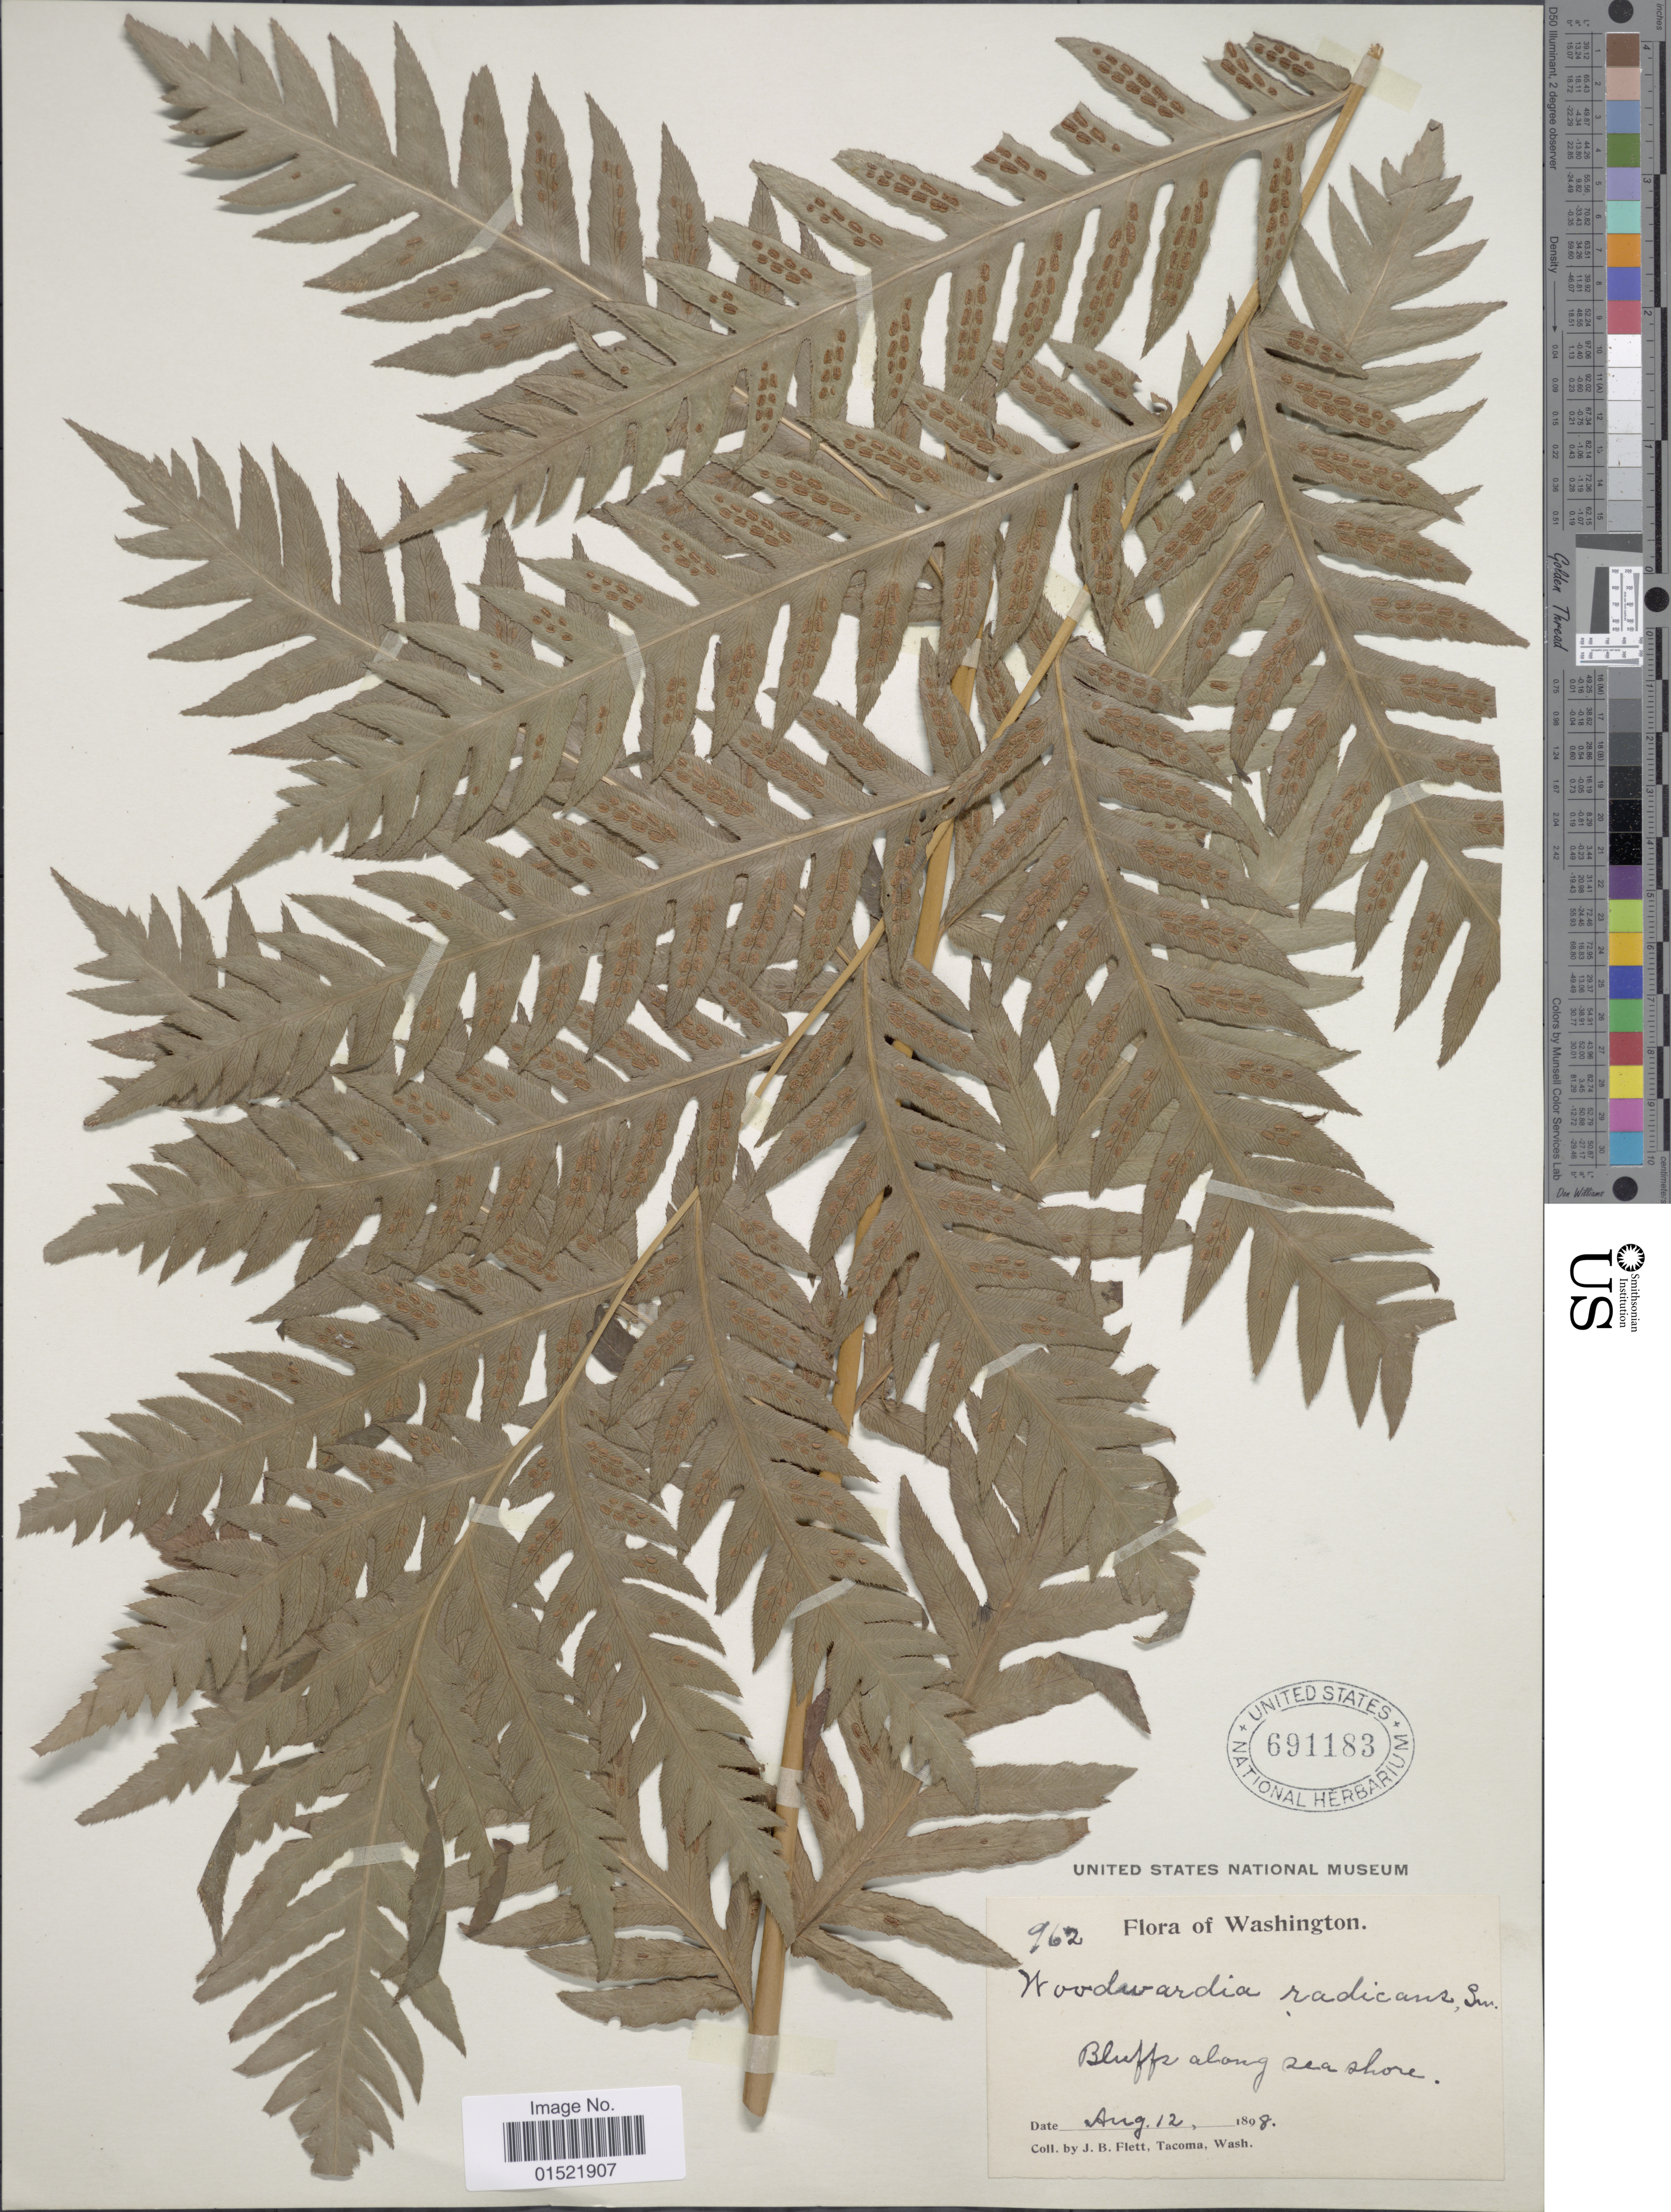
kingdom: Plantae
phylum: Tracheophyta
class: Polypodiopsida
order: Polypodiales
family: Blechnaceae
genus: Woodwardia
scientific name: Woodwardia fimbriata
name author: Sm.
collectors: J. Flett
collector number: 962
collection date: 1898-08-12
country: United States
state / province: Washington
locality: Bluffs along seashore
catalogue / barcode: US 691183